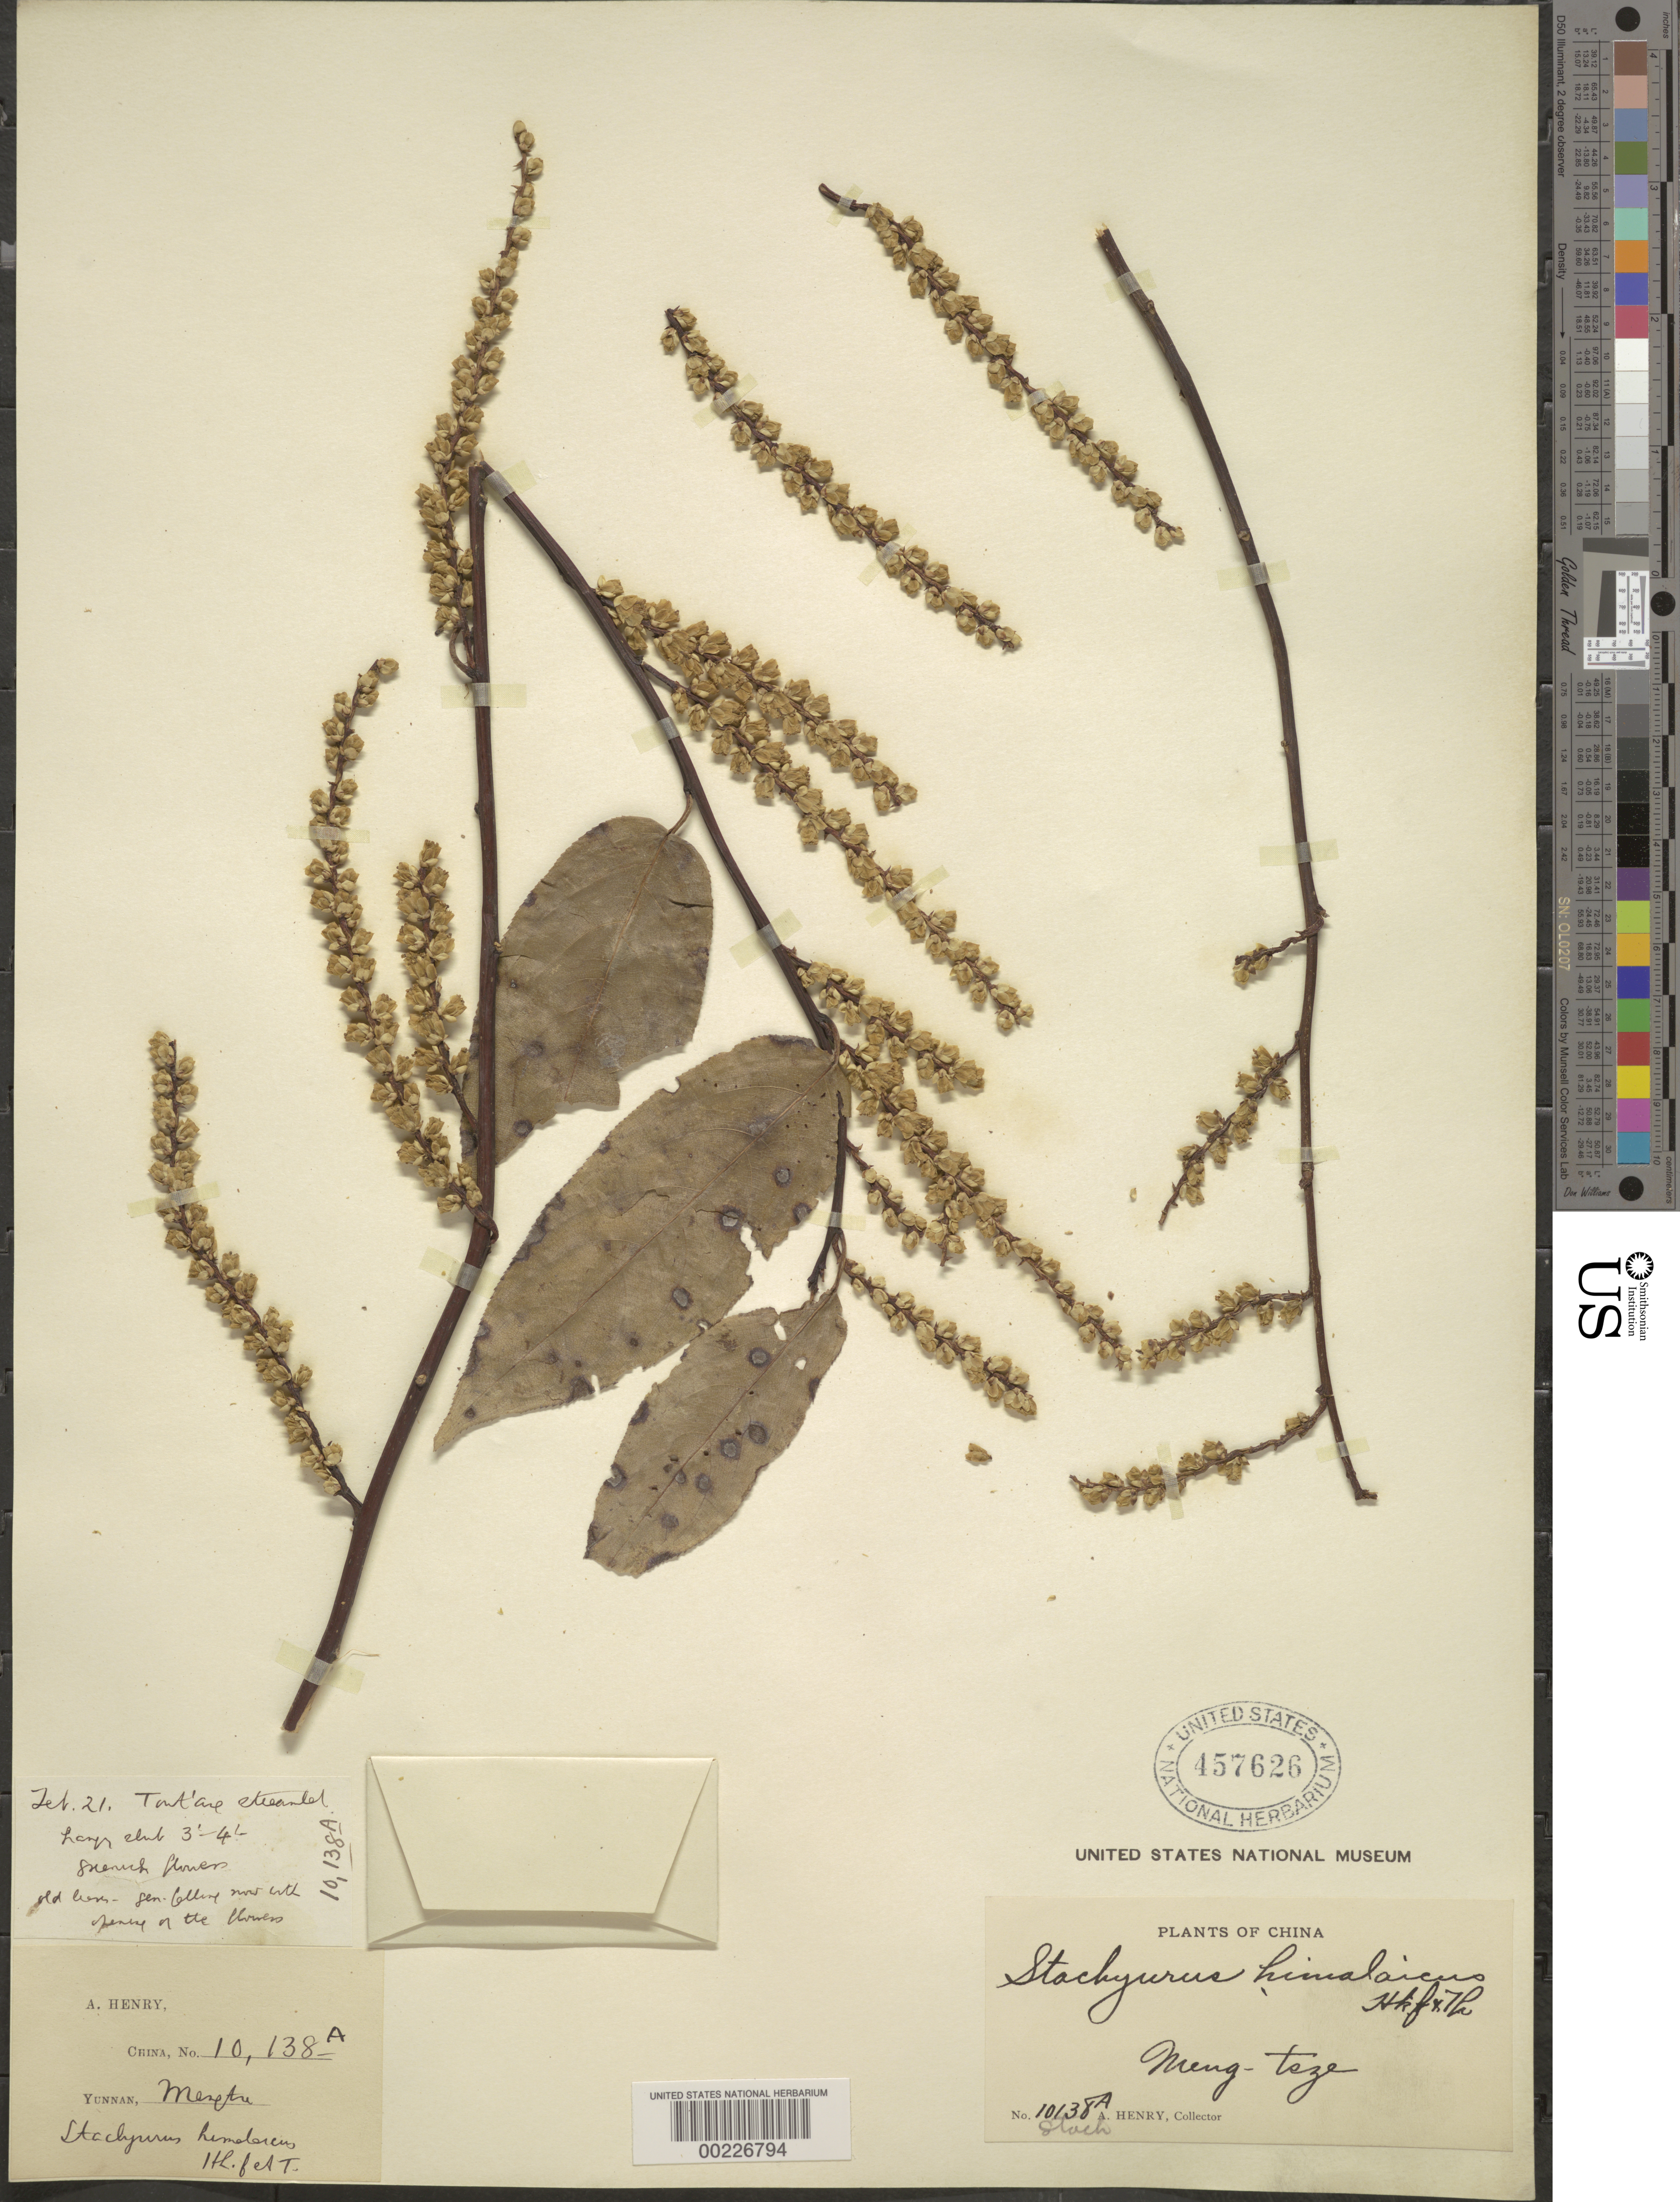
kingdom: Plantae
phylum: Tracheophyta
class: Magnoliopsida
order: Crossosomatales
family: Stachyuraceae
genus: Stachyurus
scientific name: Stachyurus himalaicus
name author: Hook. f. & Thomson ex Benth.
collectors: A. Henry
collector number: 10138 A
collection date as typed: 21 Feb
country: China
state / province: Yunnan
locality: Meng-tsze; tant'ase streamlet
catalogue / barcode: US 457626